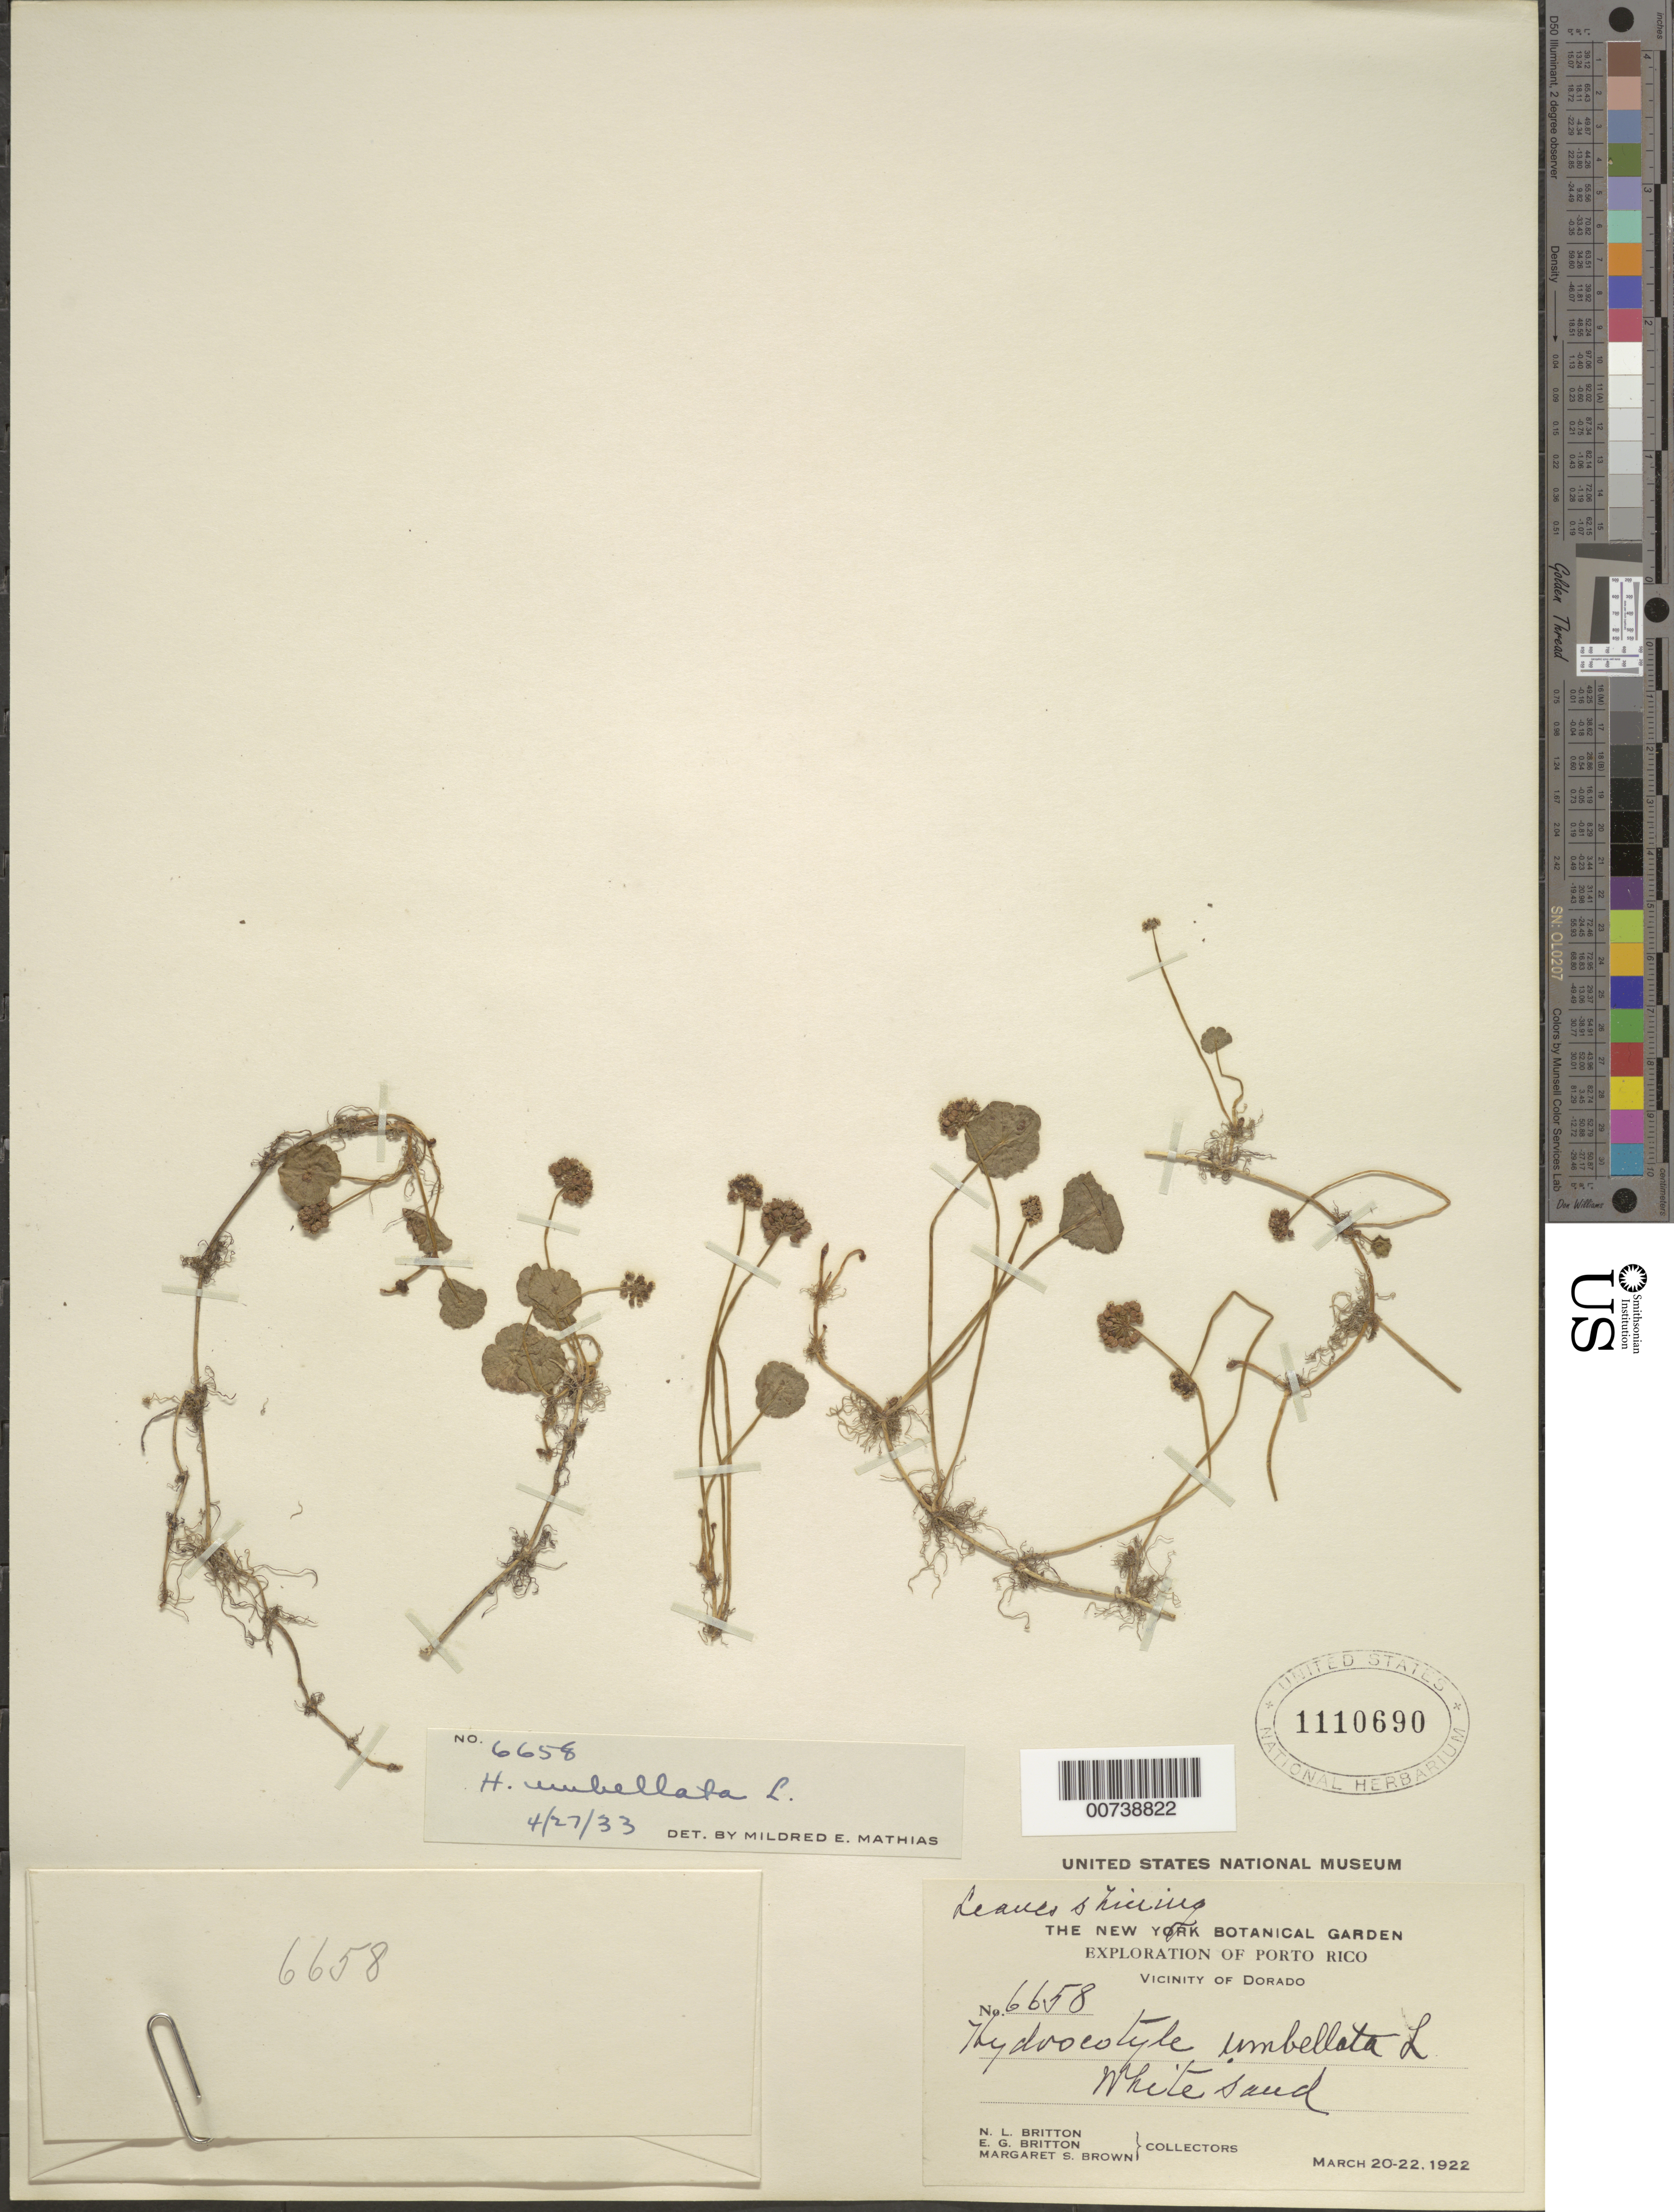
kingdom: Plantae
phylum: Tracheophyta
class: Magnoliopsida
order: Apiales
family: Araliaceae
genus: Hydrocotyle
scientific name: Hydrocotyle umbellata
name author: L.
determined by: Mathias, M. E.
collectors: N. Britton, E. G. Britton & M. S. Brown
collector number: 6658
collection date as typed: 20 Mar 1922 to 22 Mar 1922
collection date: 1922-03-20/1922-03-22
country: Puerto Rico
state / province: Dorado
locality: Vicinity of Dorado.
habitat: White sand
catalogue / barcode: US 1110690